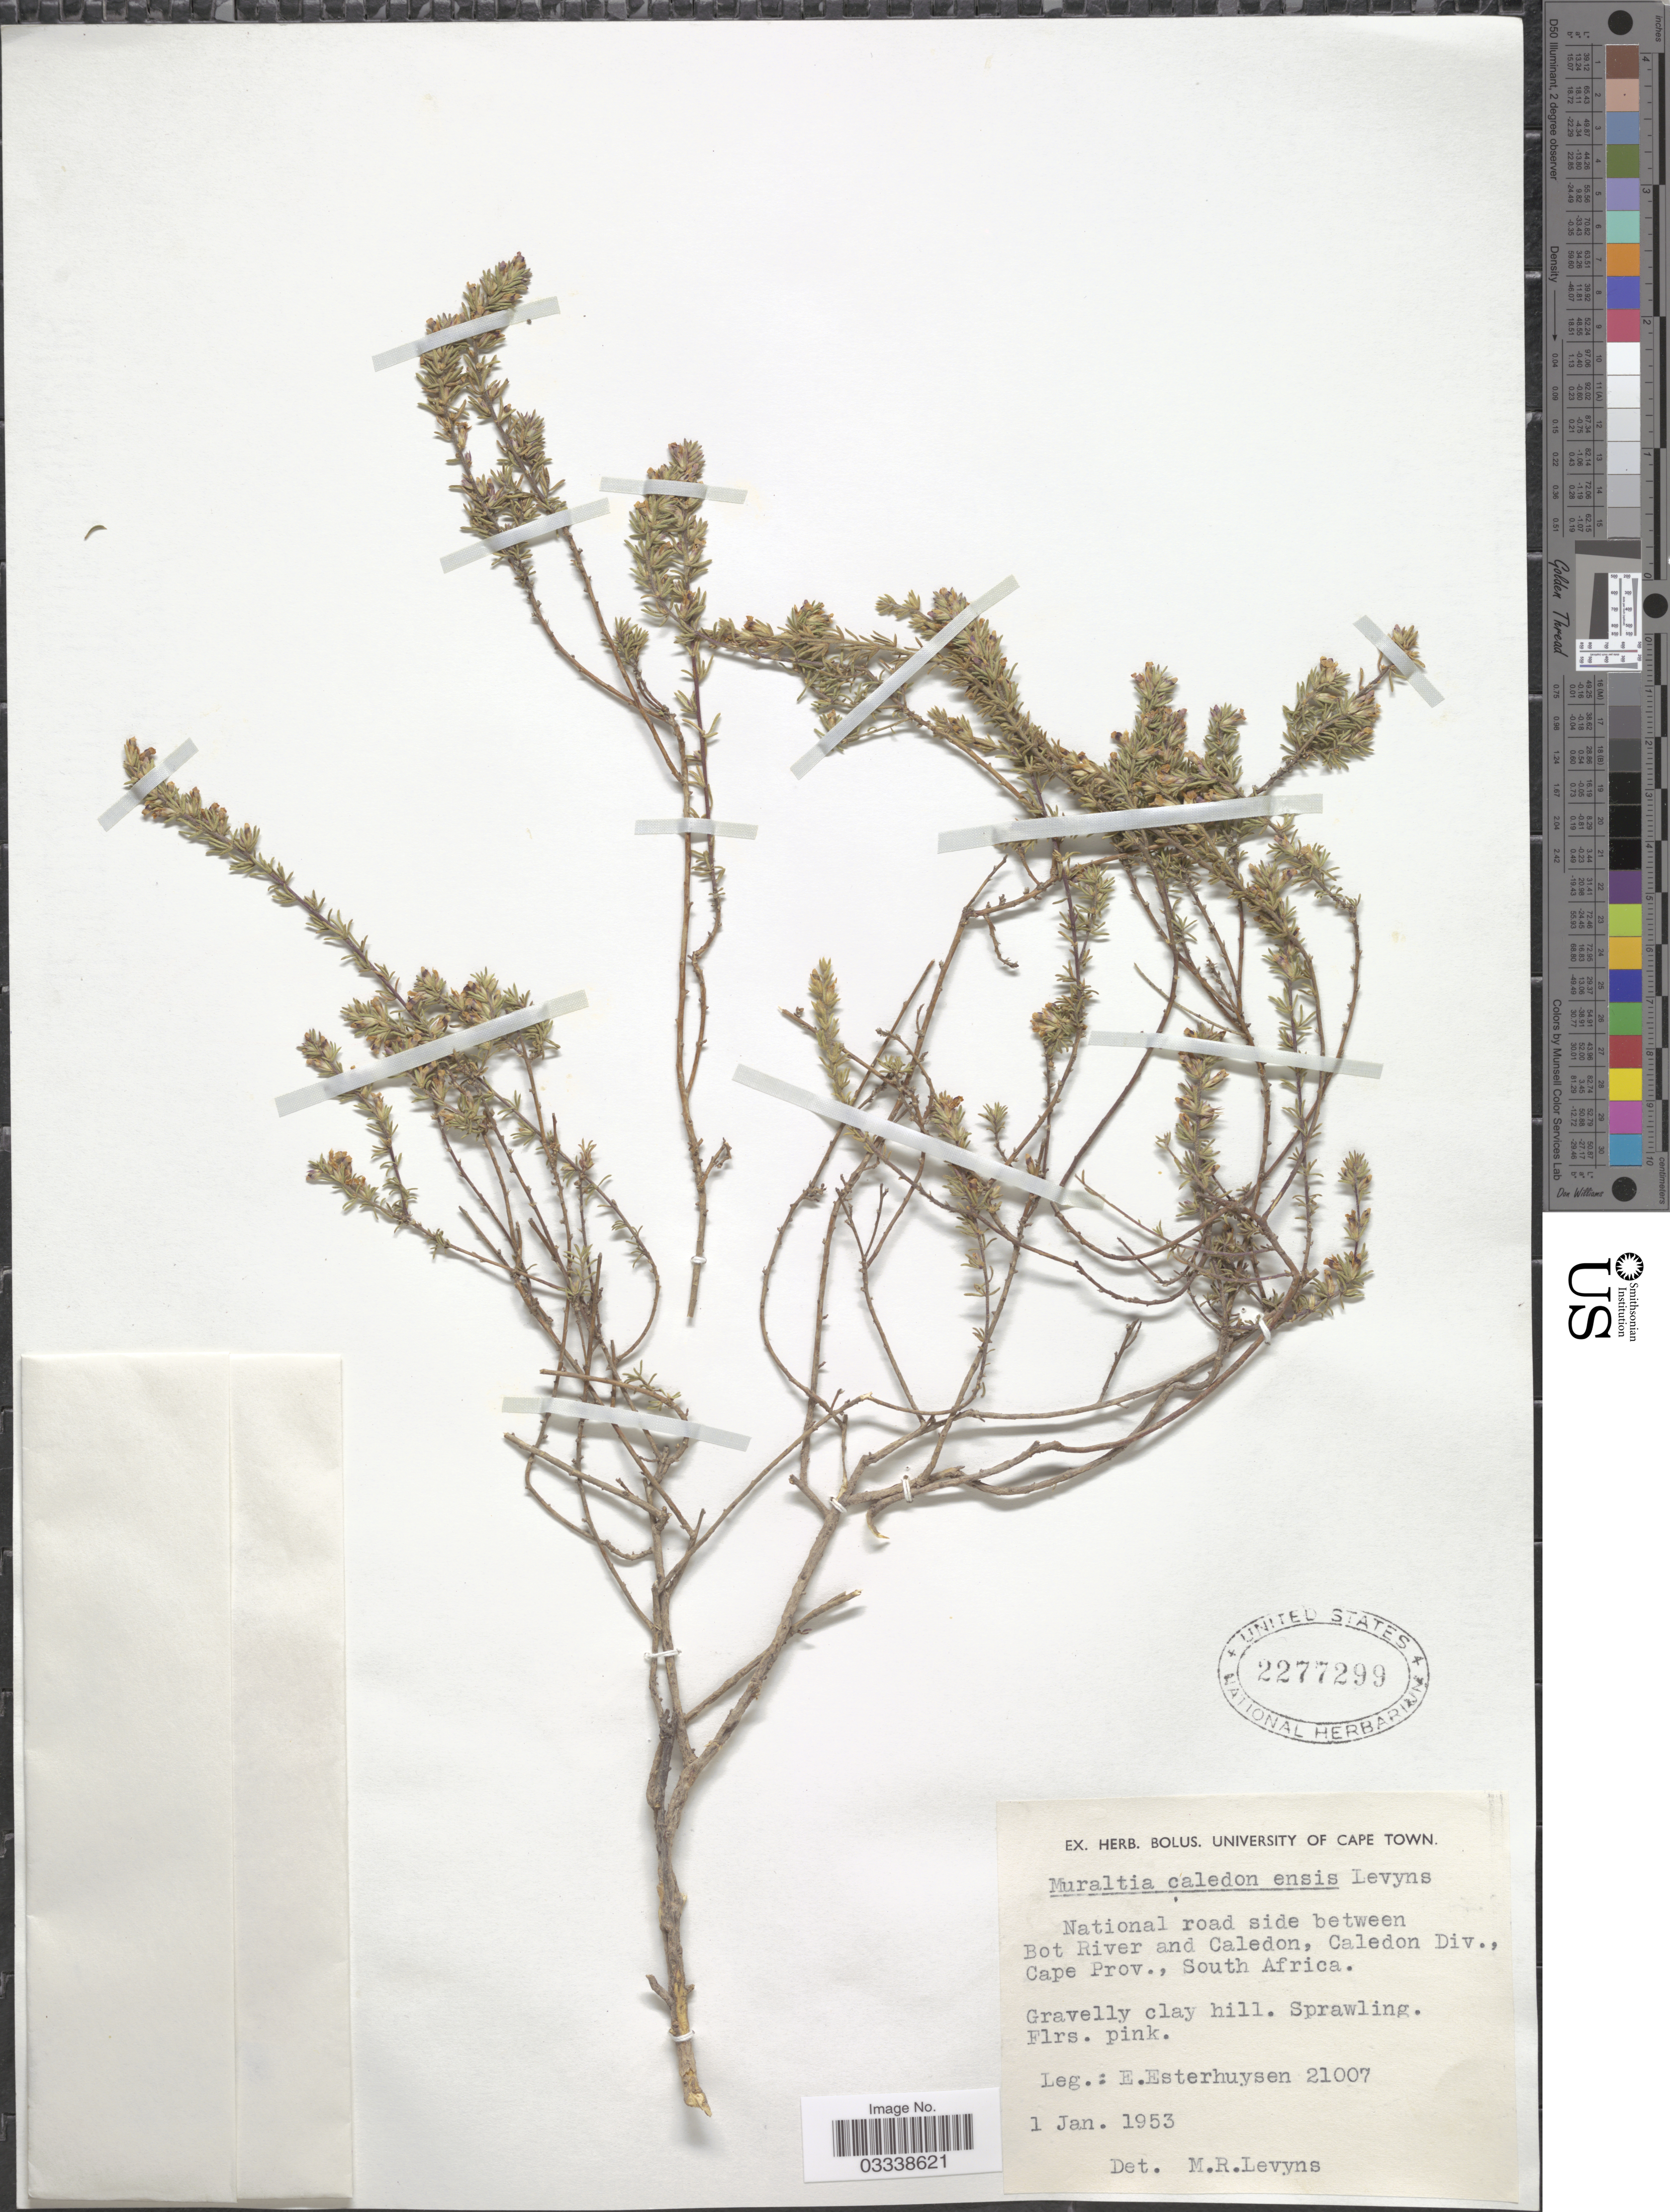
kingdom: Plantae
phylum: Tracheophyta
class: Magnoliopsida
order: Fabales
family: Polygalaceae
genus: Muraltia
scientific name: Muraltia caledonensis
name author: Levyns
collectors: E. E. Esterhuysen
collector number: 21007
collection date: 1953-01-01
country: South Africa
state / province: Western Cape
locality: National road side between Bot River and Caledon, Caledon Div., Cape Prov.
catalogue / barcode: US 2277299